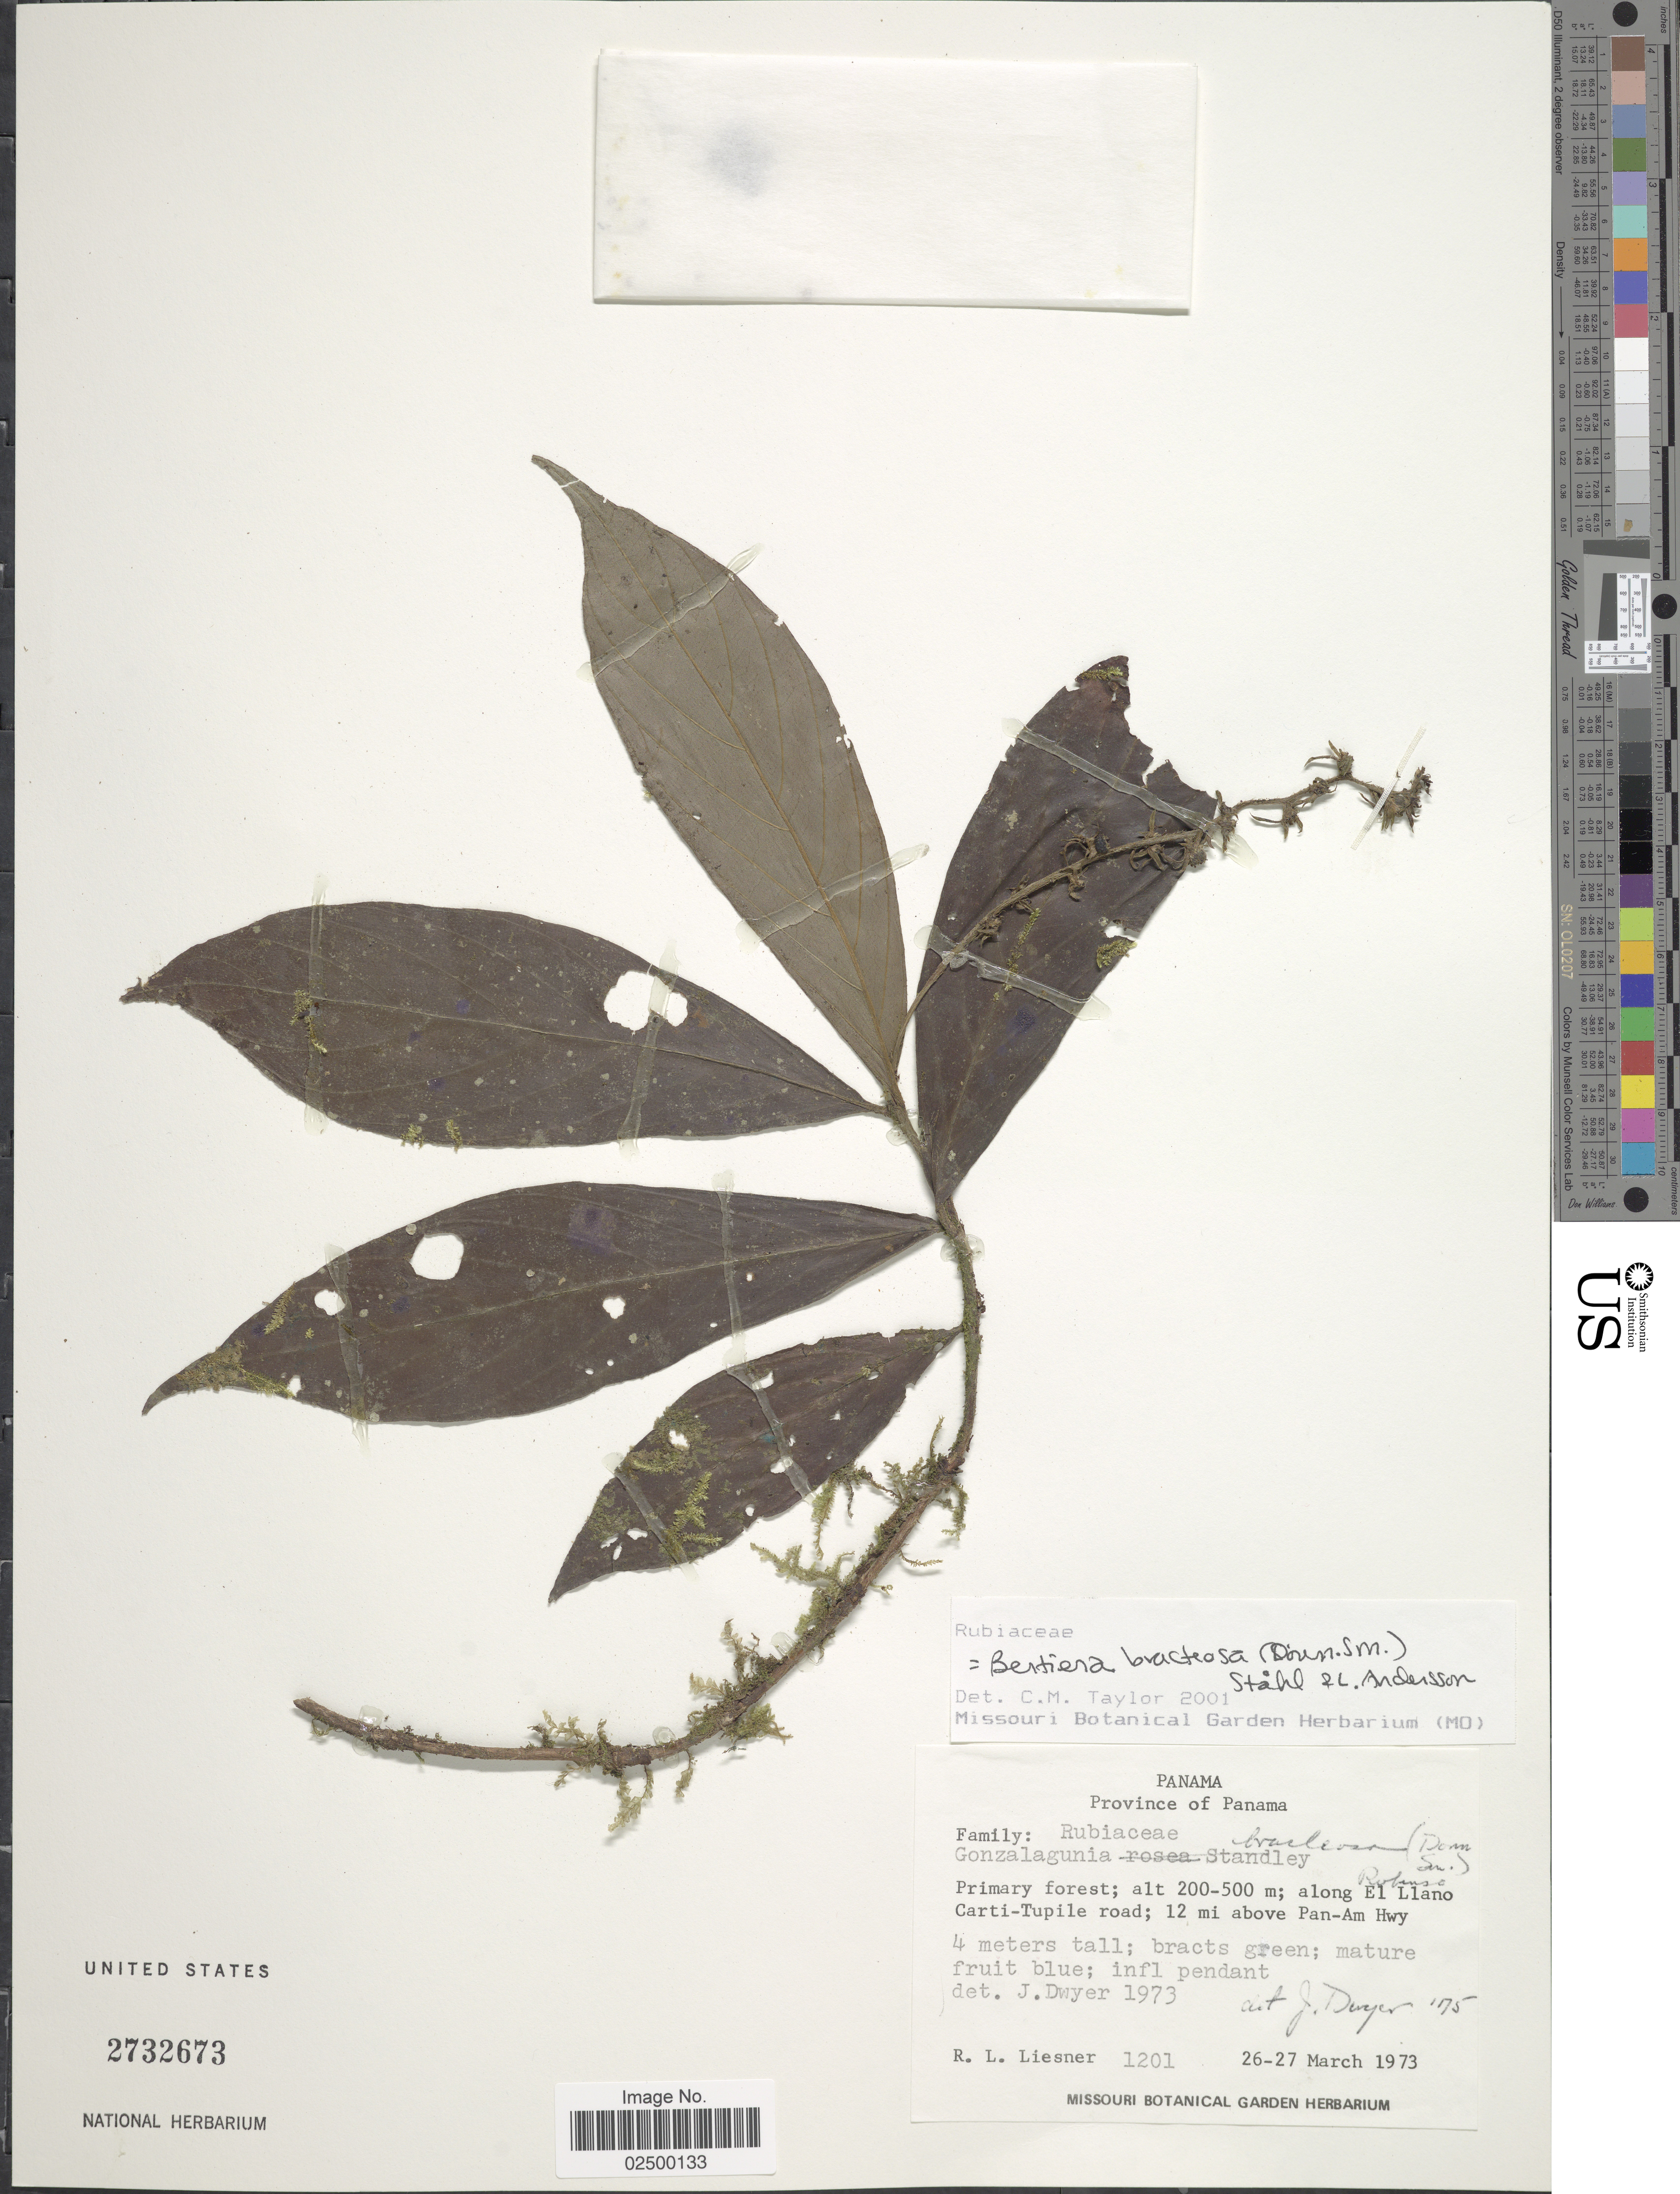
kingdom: Plantae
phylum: Tracheophyta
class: Magnoliopsida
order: Gentianales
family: Rubiaceae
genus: Bertiera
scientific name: Bertiera bracteosa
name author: (Donn. Sm.) B. Ståhl & L. Andersson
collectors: R. L. Liesner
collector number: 1201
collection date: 1973-03-26/1973-03-27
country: Panama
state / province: Panamá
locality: Primary forest, along El Llano Carti-Tupile road; 12 mi above Pan-Am Hwy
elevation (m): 200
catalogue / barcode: US 2732673